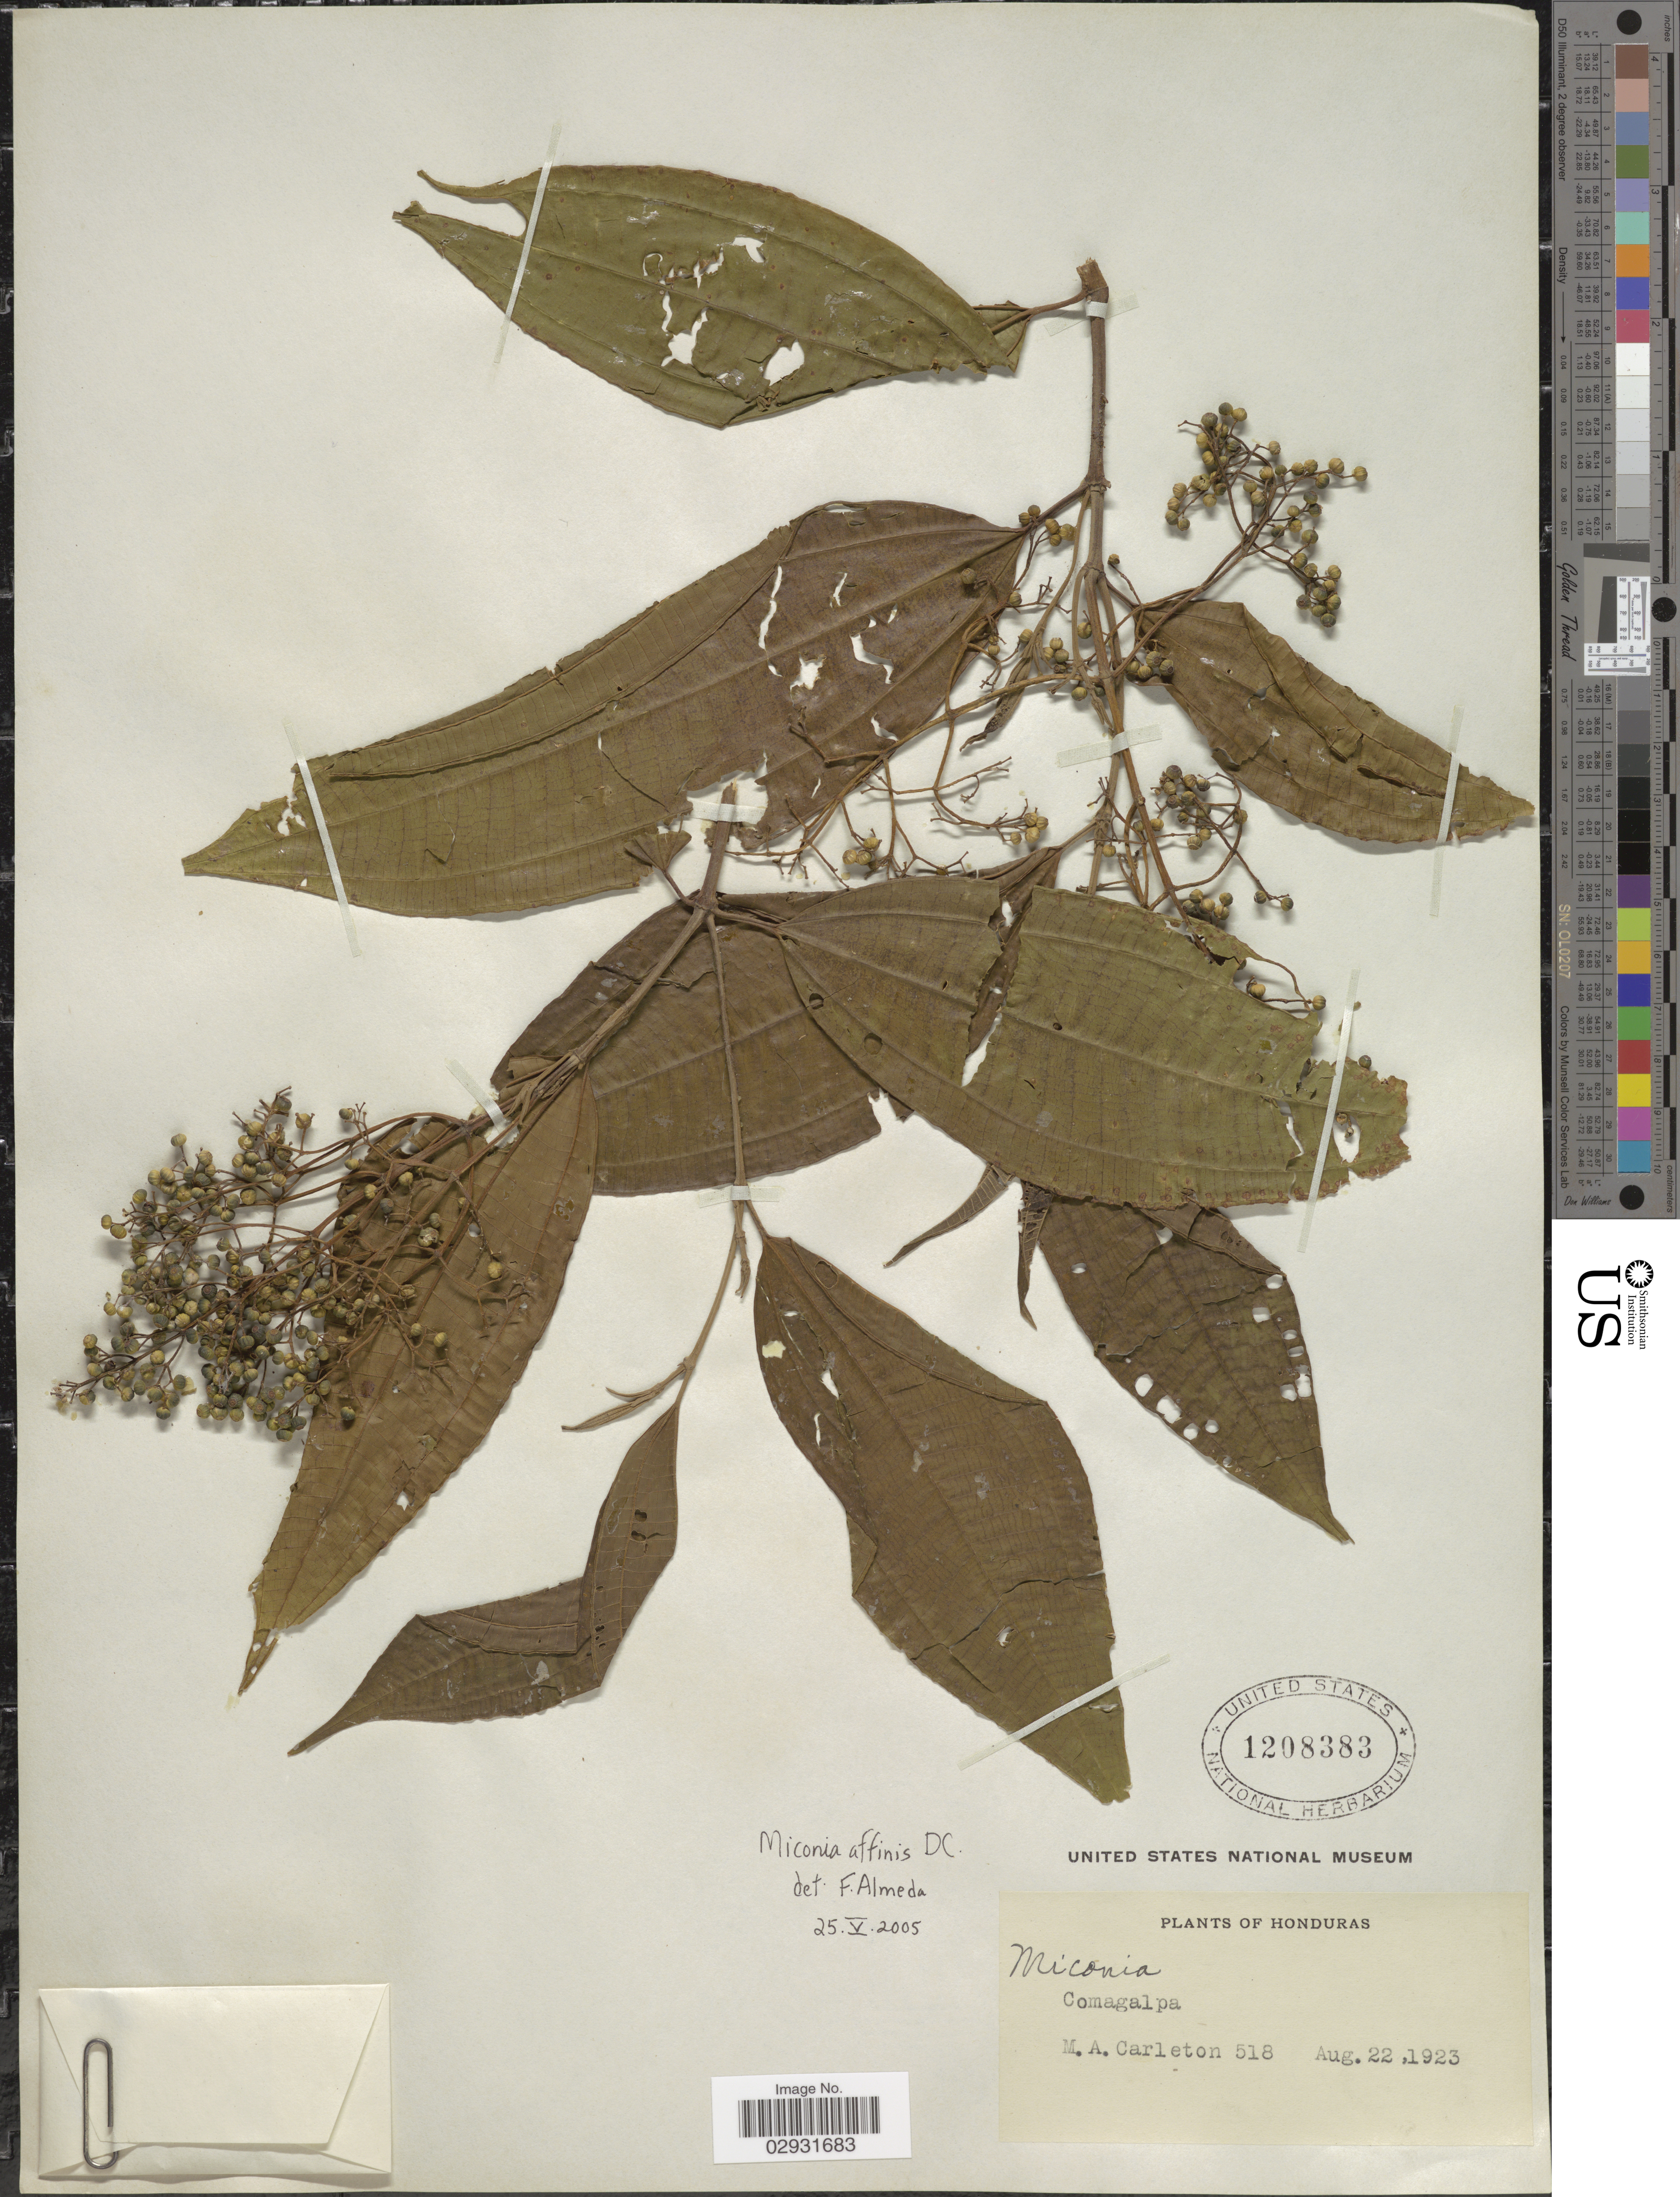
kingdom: Plantae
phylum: Tracheophyta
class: Magnoliopsida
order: Myrtales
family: Melastomataceae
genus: Miconia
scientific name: Miconia affinis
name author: DC.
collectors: M. A. Carleton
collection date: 1923-08-22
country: Honduras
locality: Comagalpa.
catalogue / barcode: US 1208383